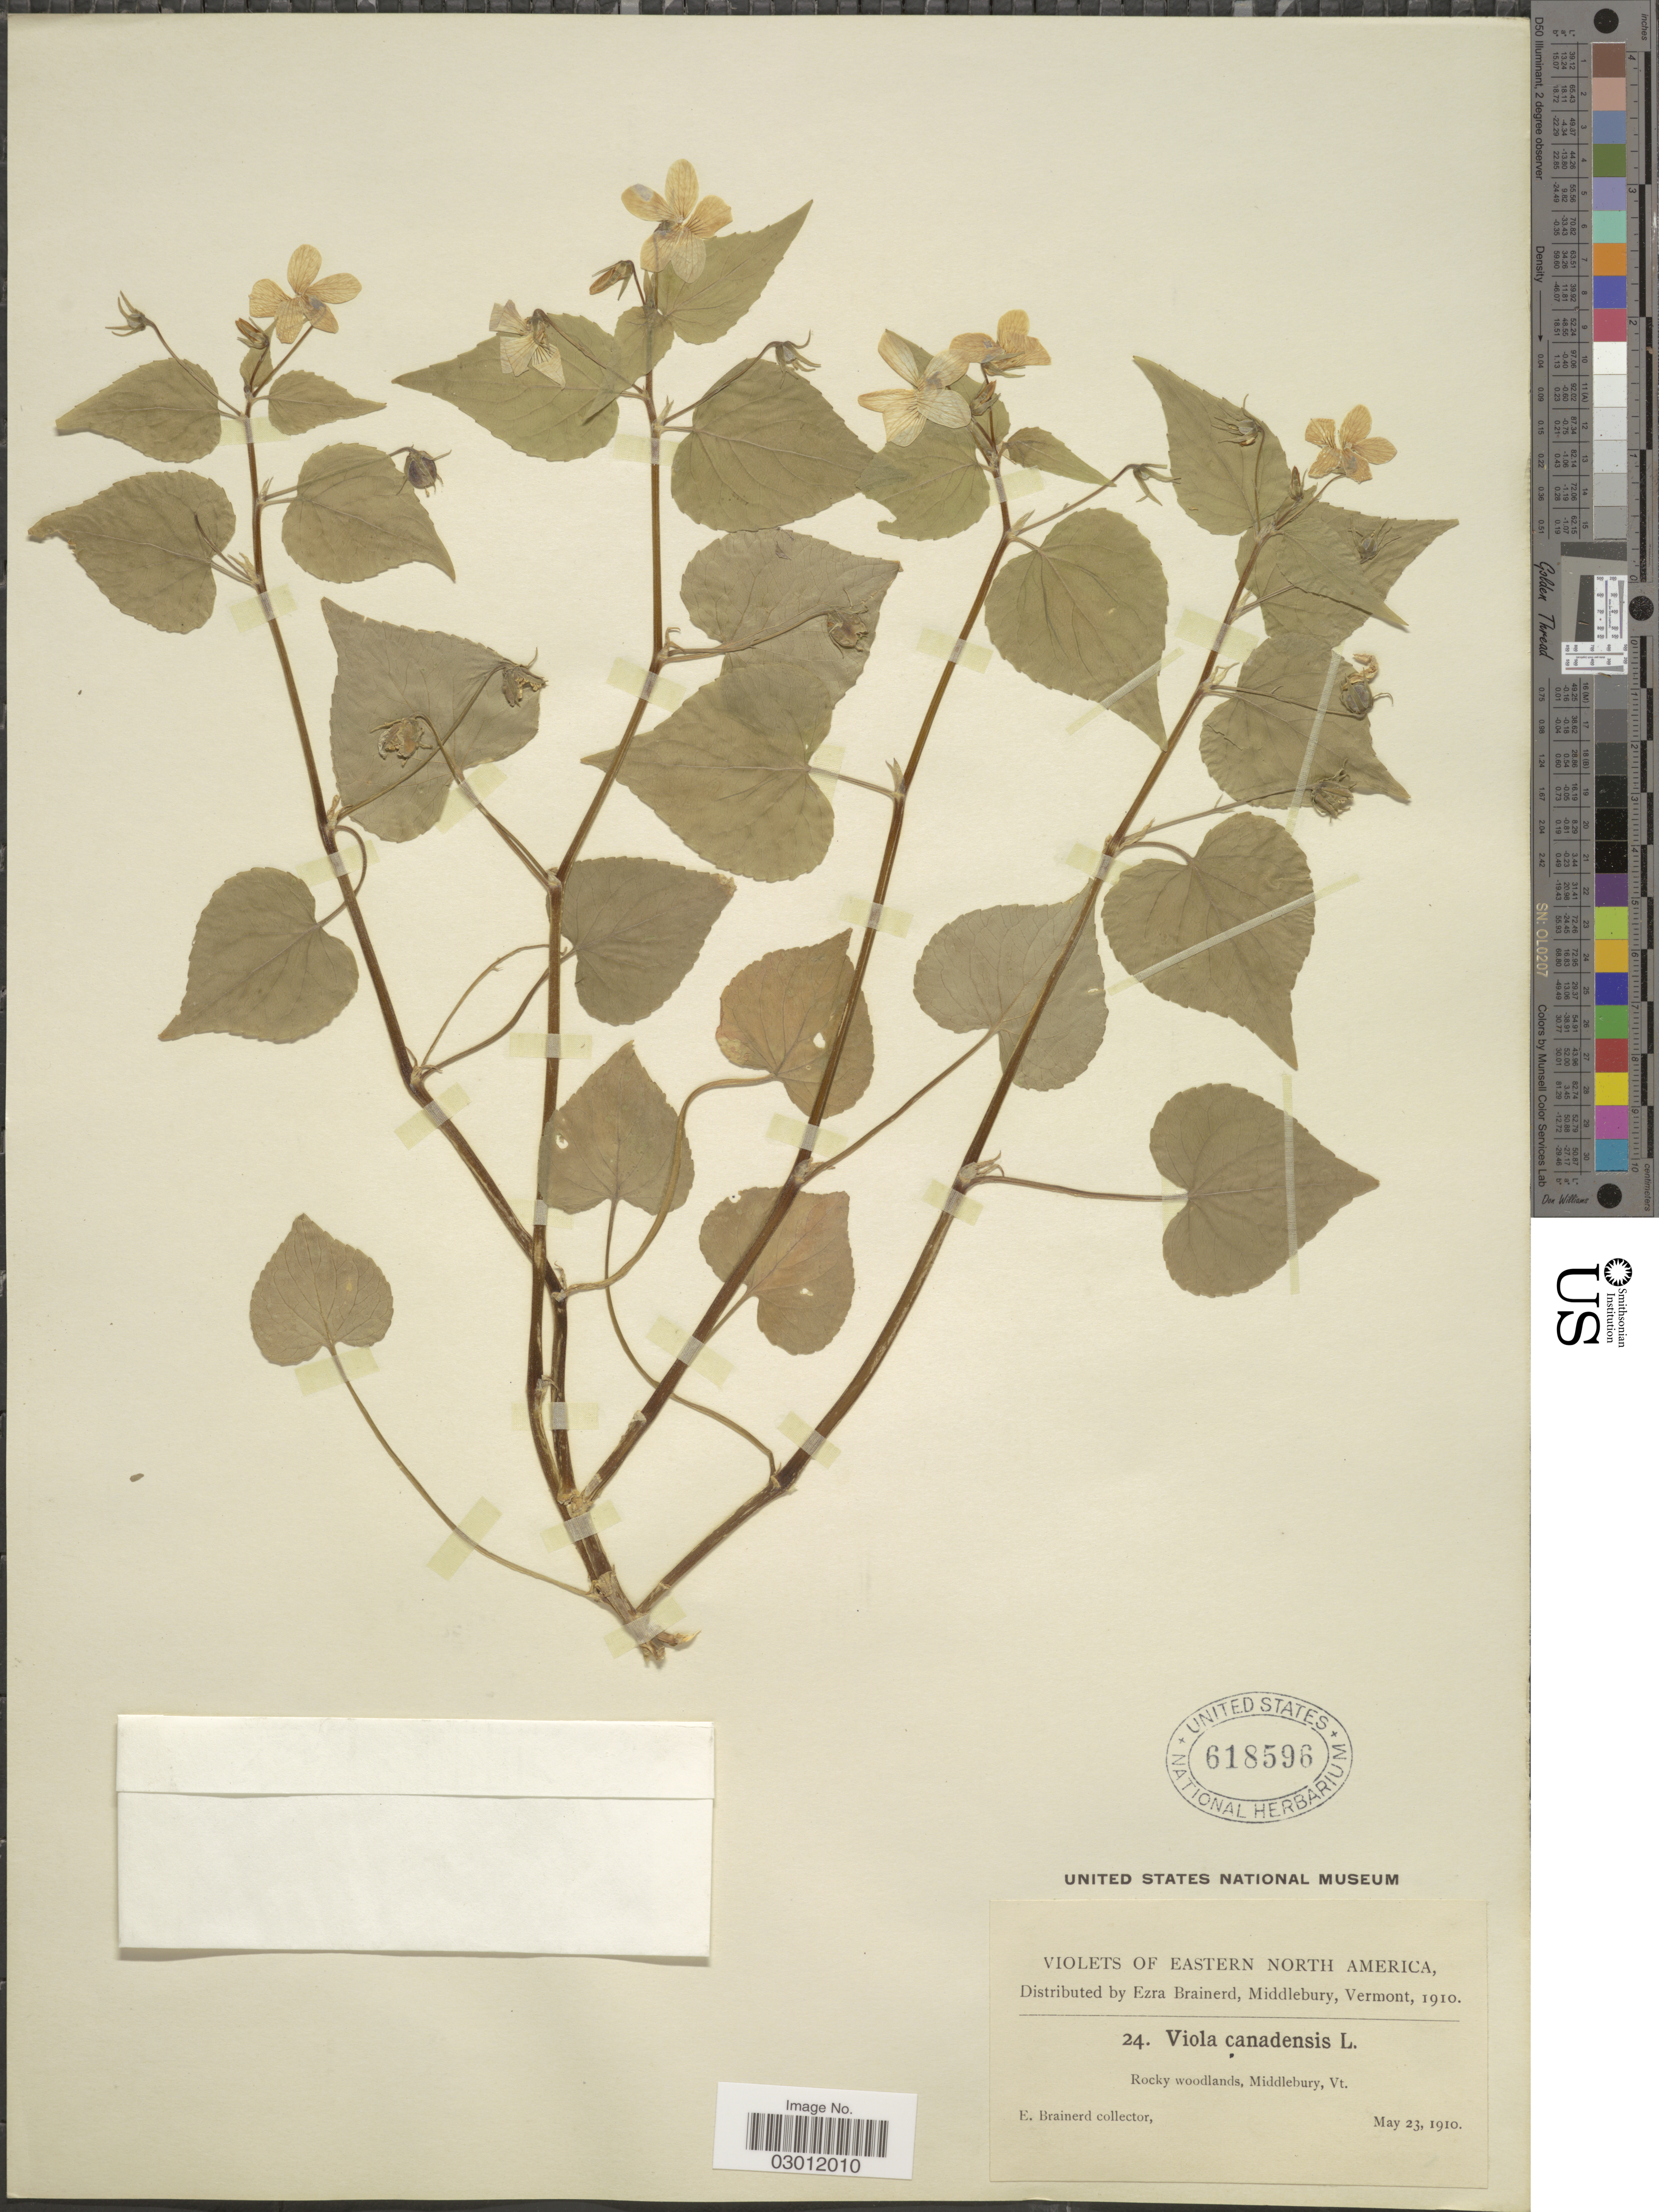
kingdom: Plantae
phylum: Tracheophyta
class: Magnoliopsida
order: Malpighiales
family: Violaceae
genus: Viola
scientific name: Viola canadensis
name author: L.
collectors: E. Brainerd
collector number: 24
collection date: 1910-05-23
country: United States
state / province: Vermont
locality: Rocky woodlands, Middlebury, Vt.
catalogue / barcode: US 618596